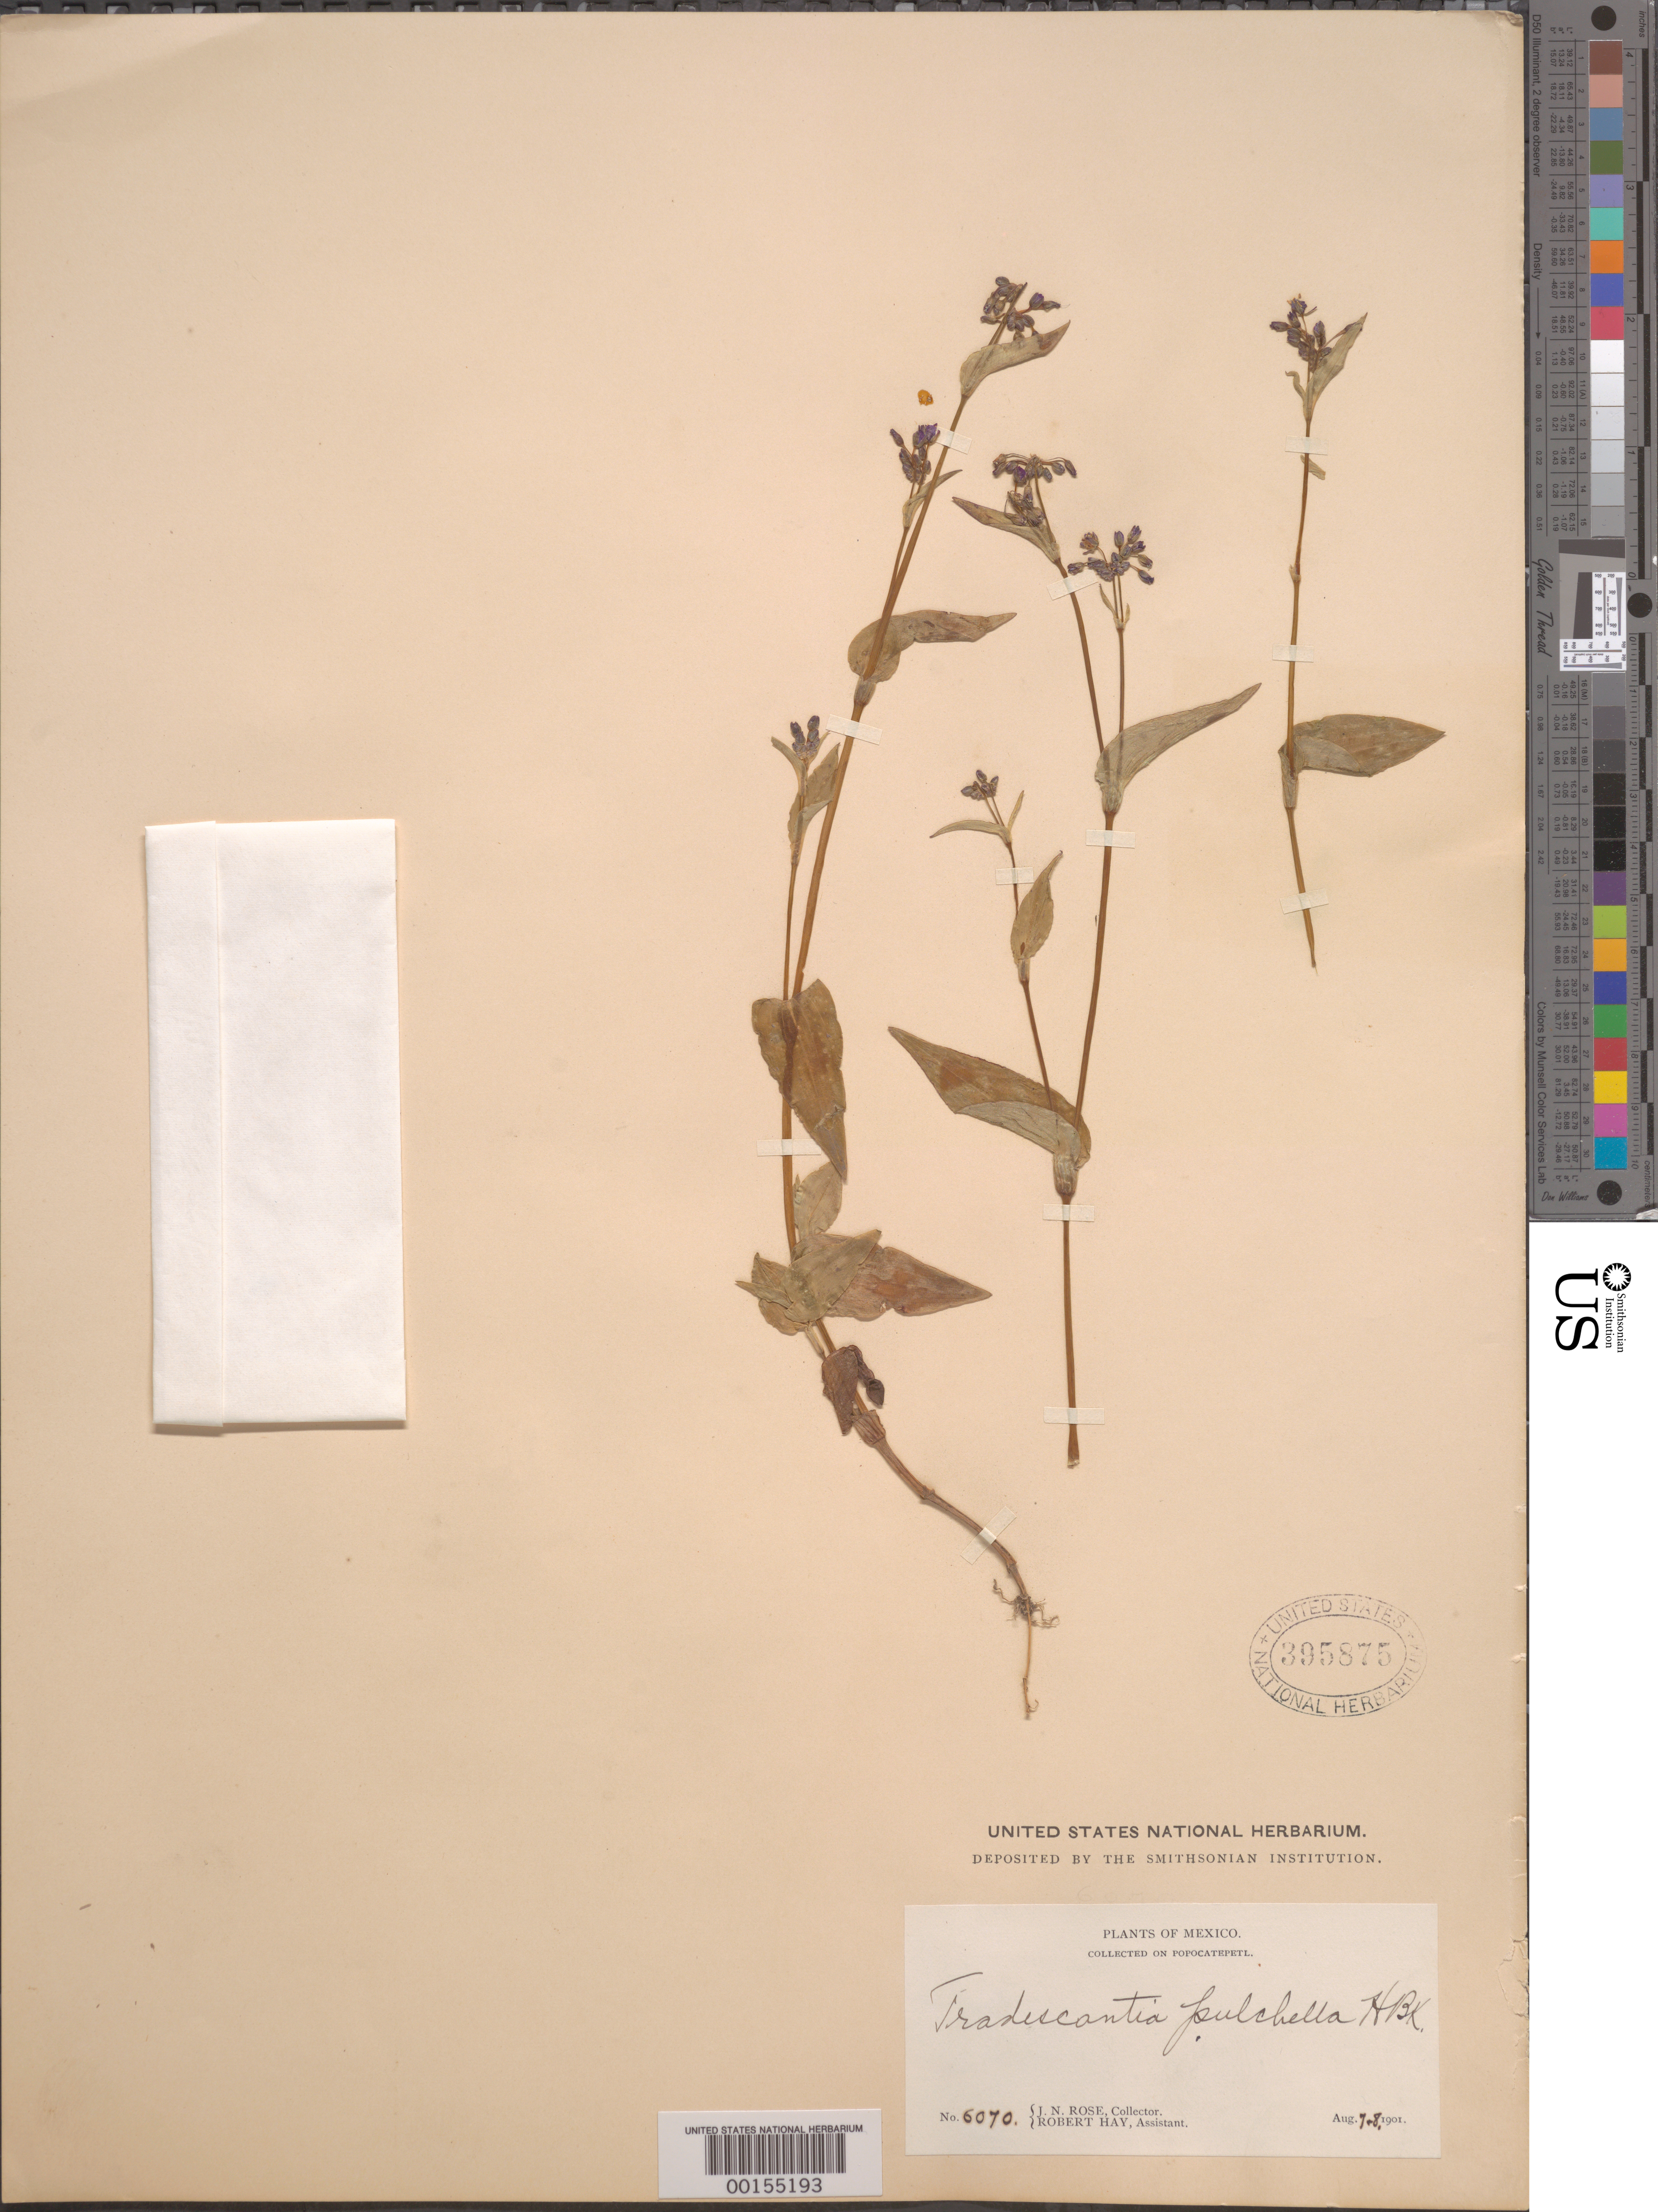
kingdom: Plantae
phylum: Tracheophyta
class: Liliopsida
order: Commelinales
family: Commelinaceae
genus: Gibasis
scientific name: Gibasis pulchella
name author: (Kunth) Raf.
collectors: J. N. Rose & R. H. Hay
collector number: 6070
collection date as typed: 07 Aug 1901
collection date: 1901-08-07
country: Mexico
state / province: Puebla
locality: Popacatepetl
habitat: Volcano crater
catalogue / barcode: US 395875